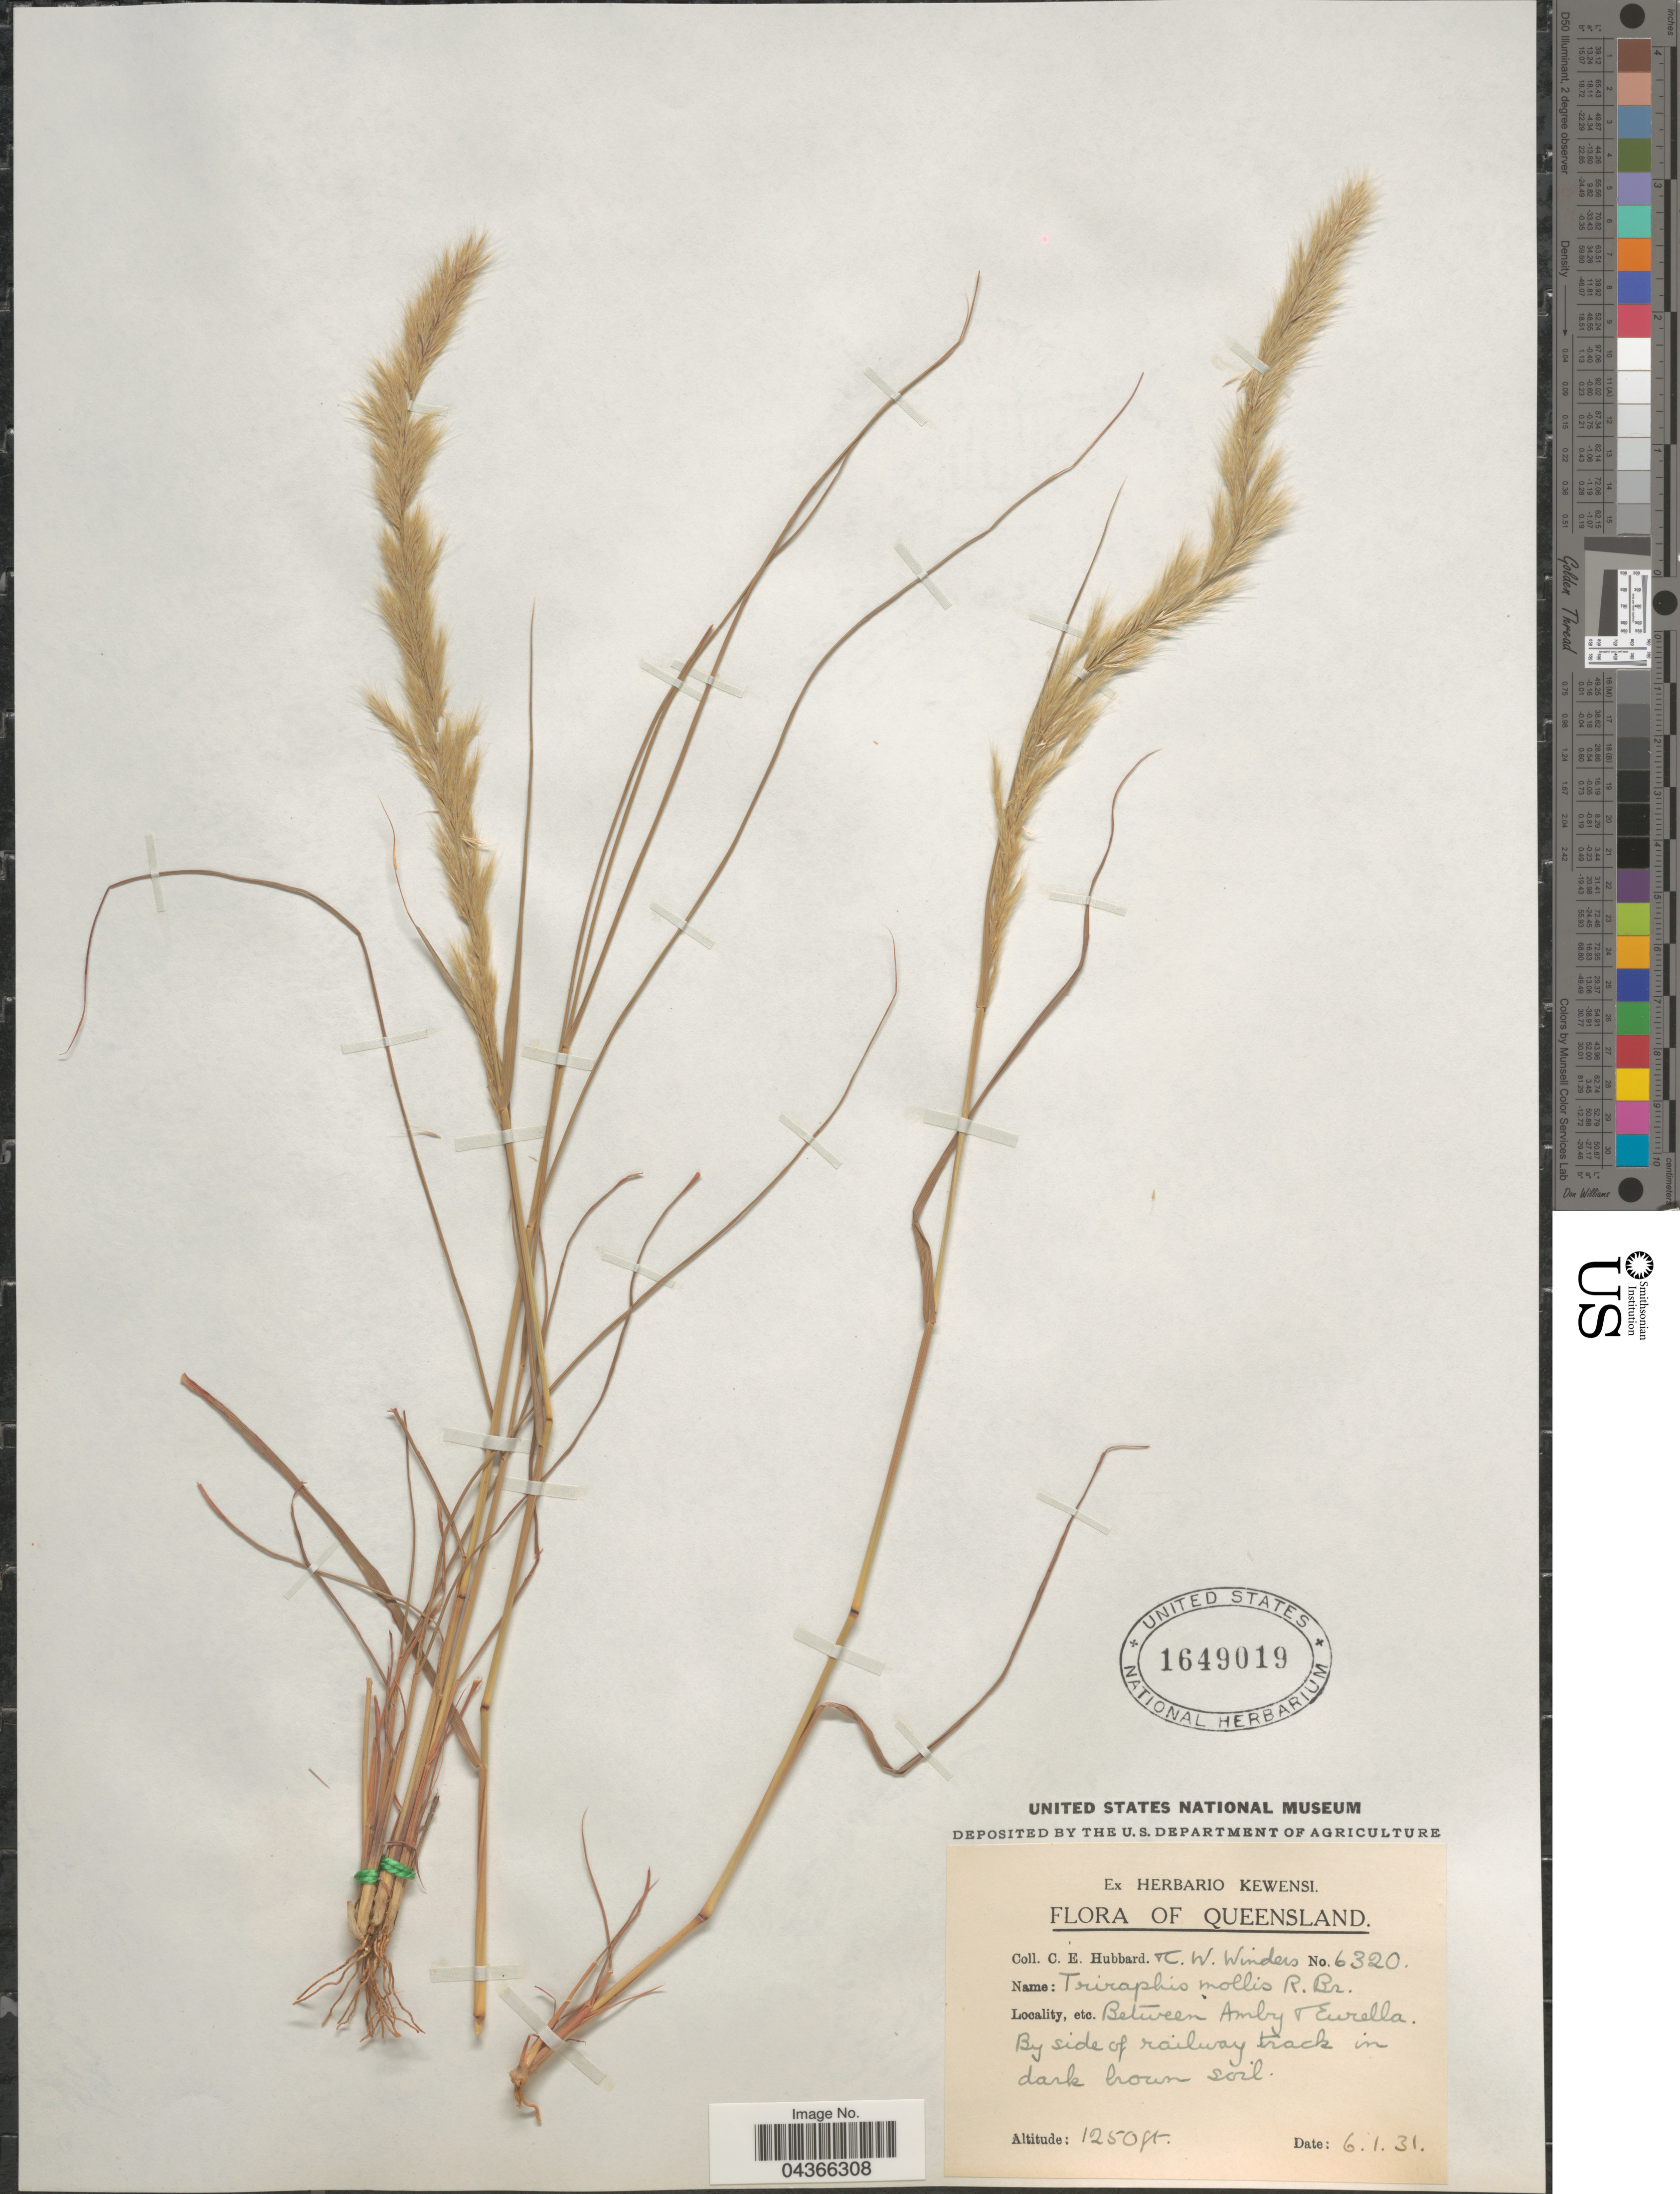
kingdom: Plantae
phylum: Tracheophyta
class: Liliopsida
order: Poales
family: Poaceae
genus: Triraphis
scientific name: Triraphis mollis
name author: R. Br.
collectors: C. E. Hubbard & C. Winders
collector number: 6320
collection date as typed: Transcribed d/m/y: 6/1/31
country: Australia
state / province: Queensland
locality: Between Amby + Eurella.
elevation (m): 381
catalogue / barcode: US 1649019